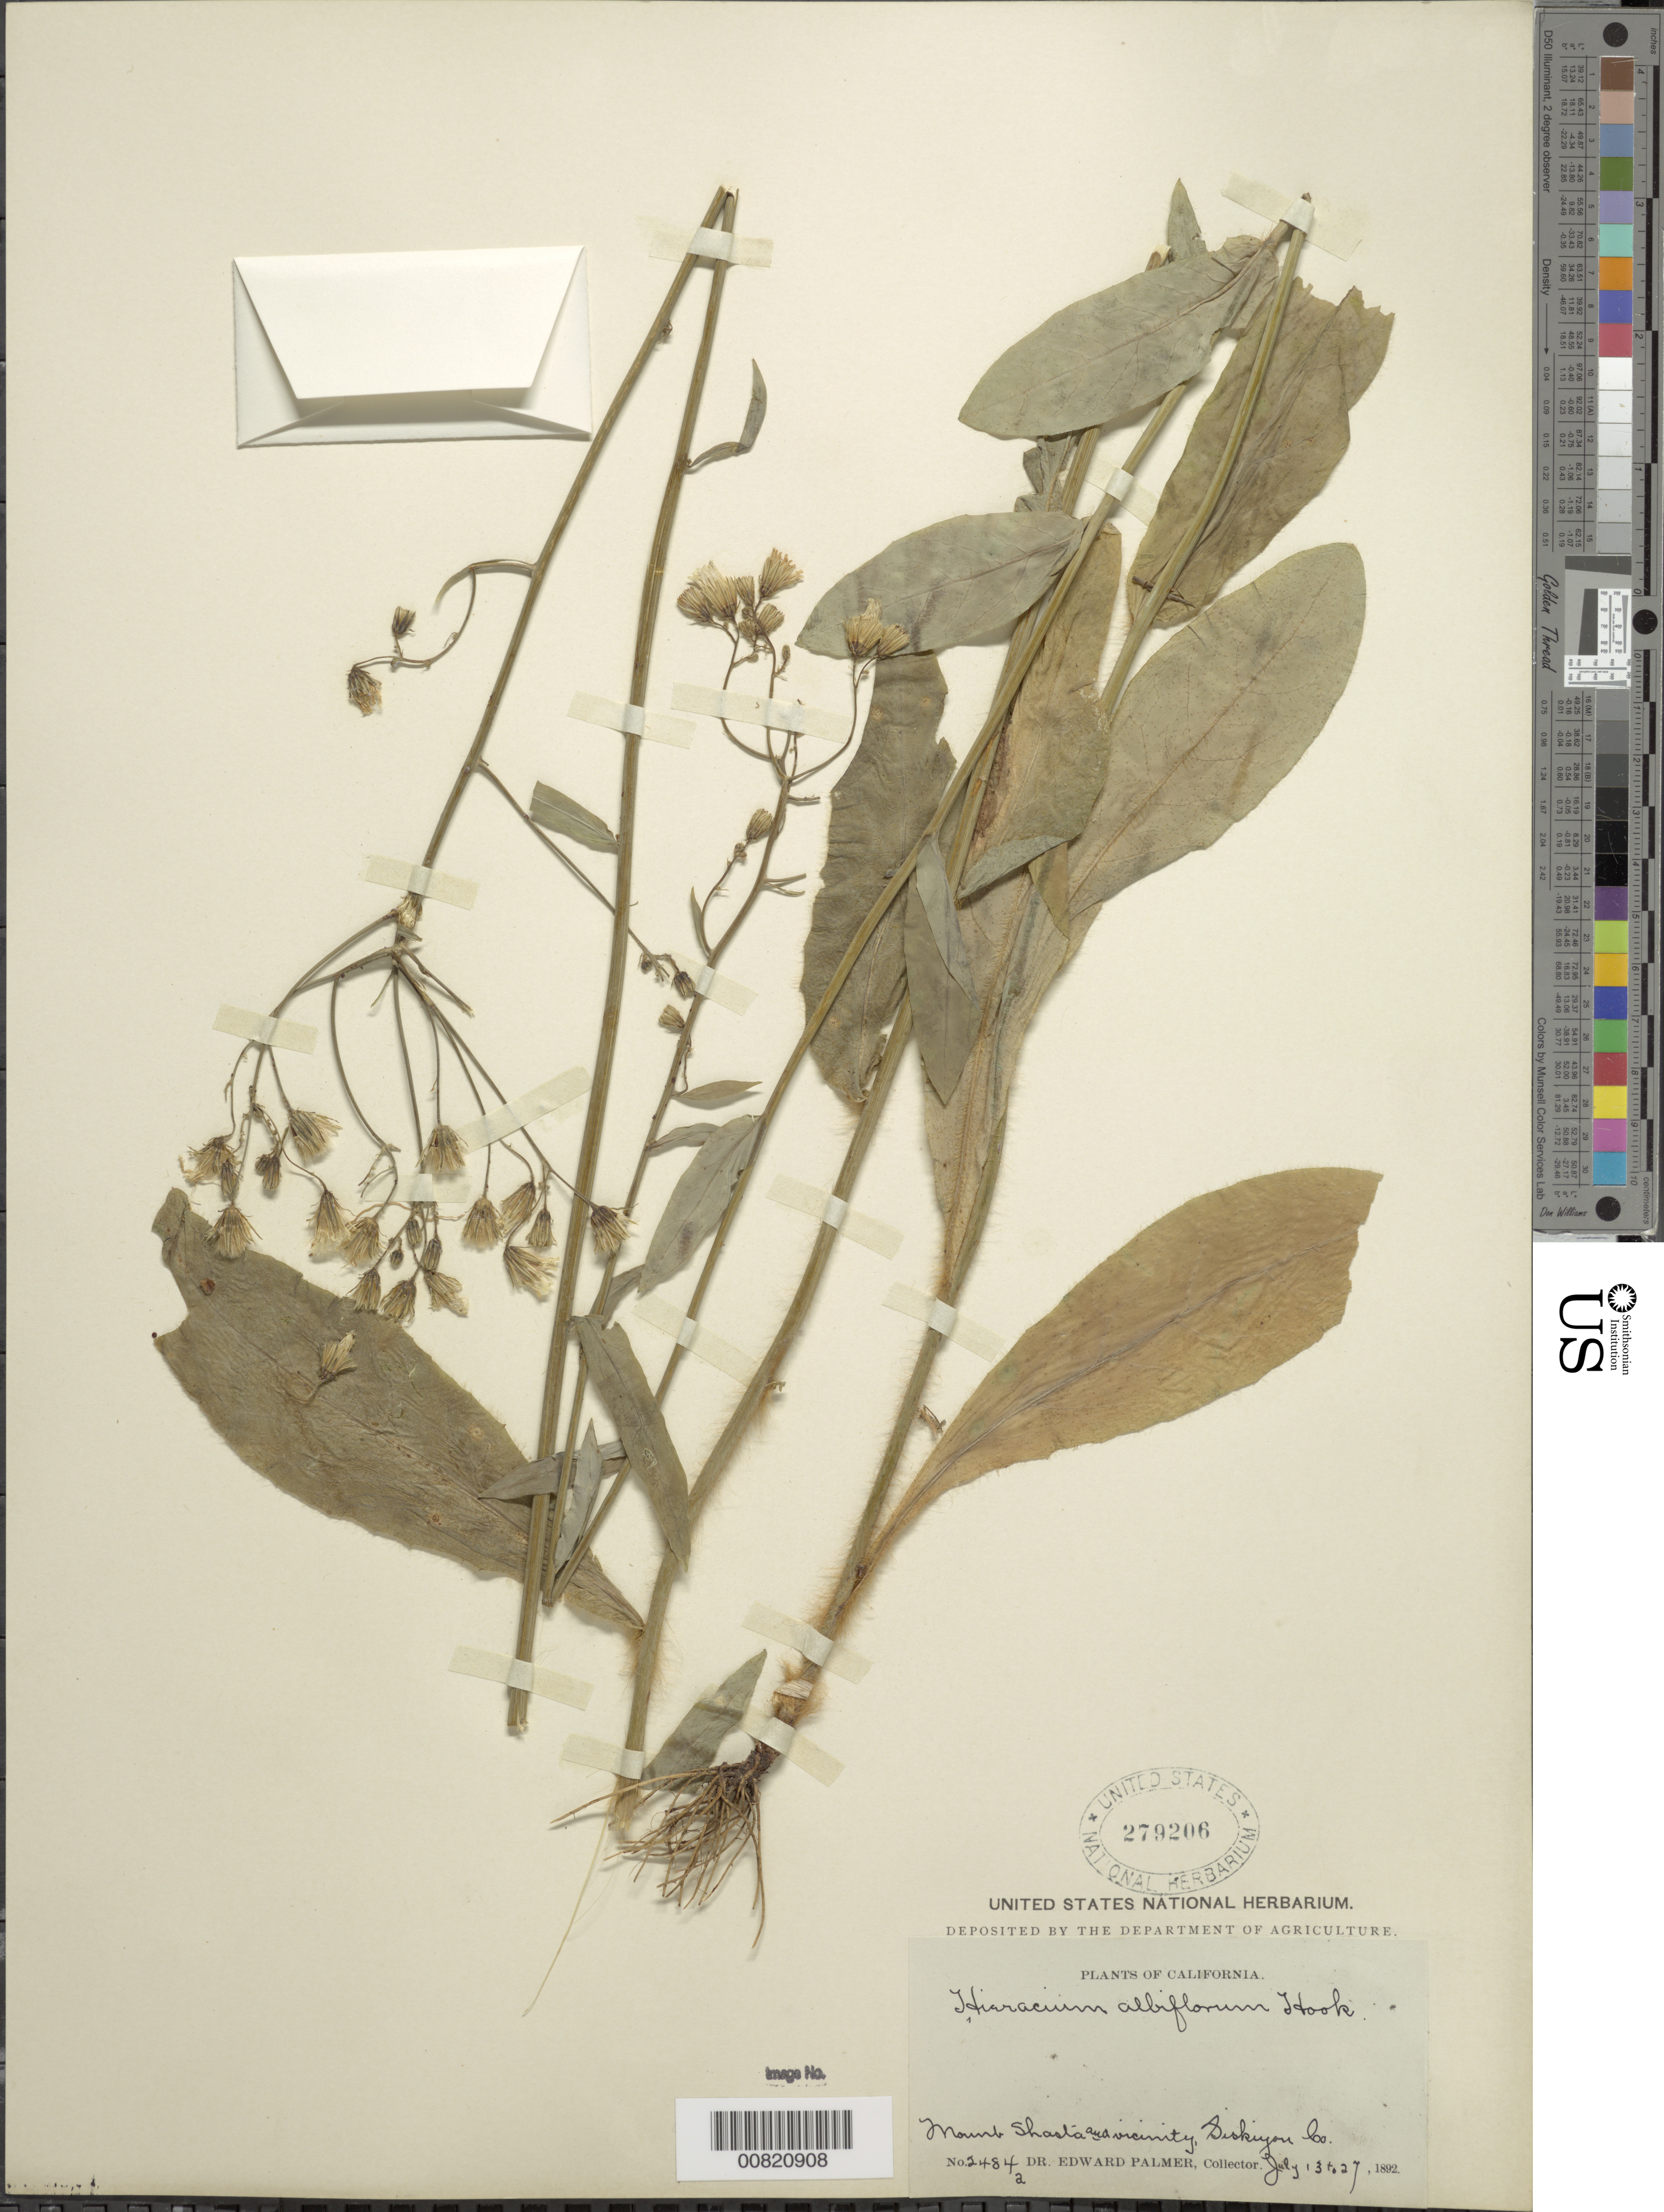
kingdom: Plantae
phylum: Tracheophyta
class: Magnoliopsida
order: Asterales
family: Asteraceae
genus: Hieracium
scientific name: Hieracium albiflorum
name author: Hook.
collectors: E. Palmer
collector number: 24842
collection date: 1892-07-13/1892-07-27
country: United States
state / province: California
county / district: Siskiyou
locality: Mount Shasta and vicinity, Siskiyou Co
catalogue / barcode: US 279206